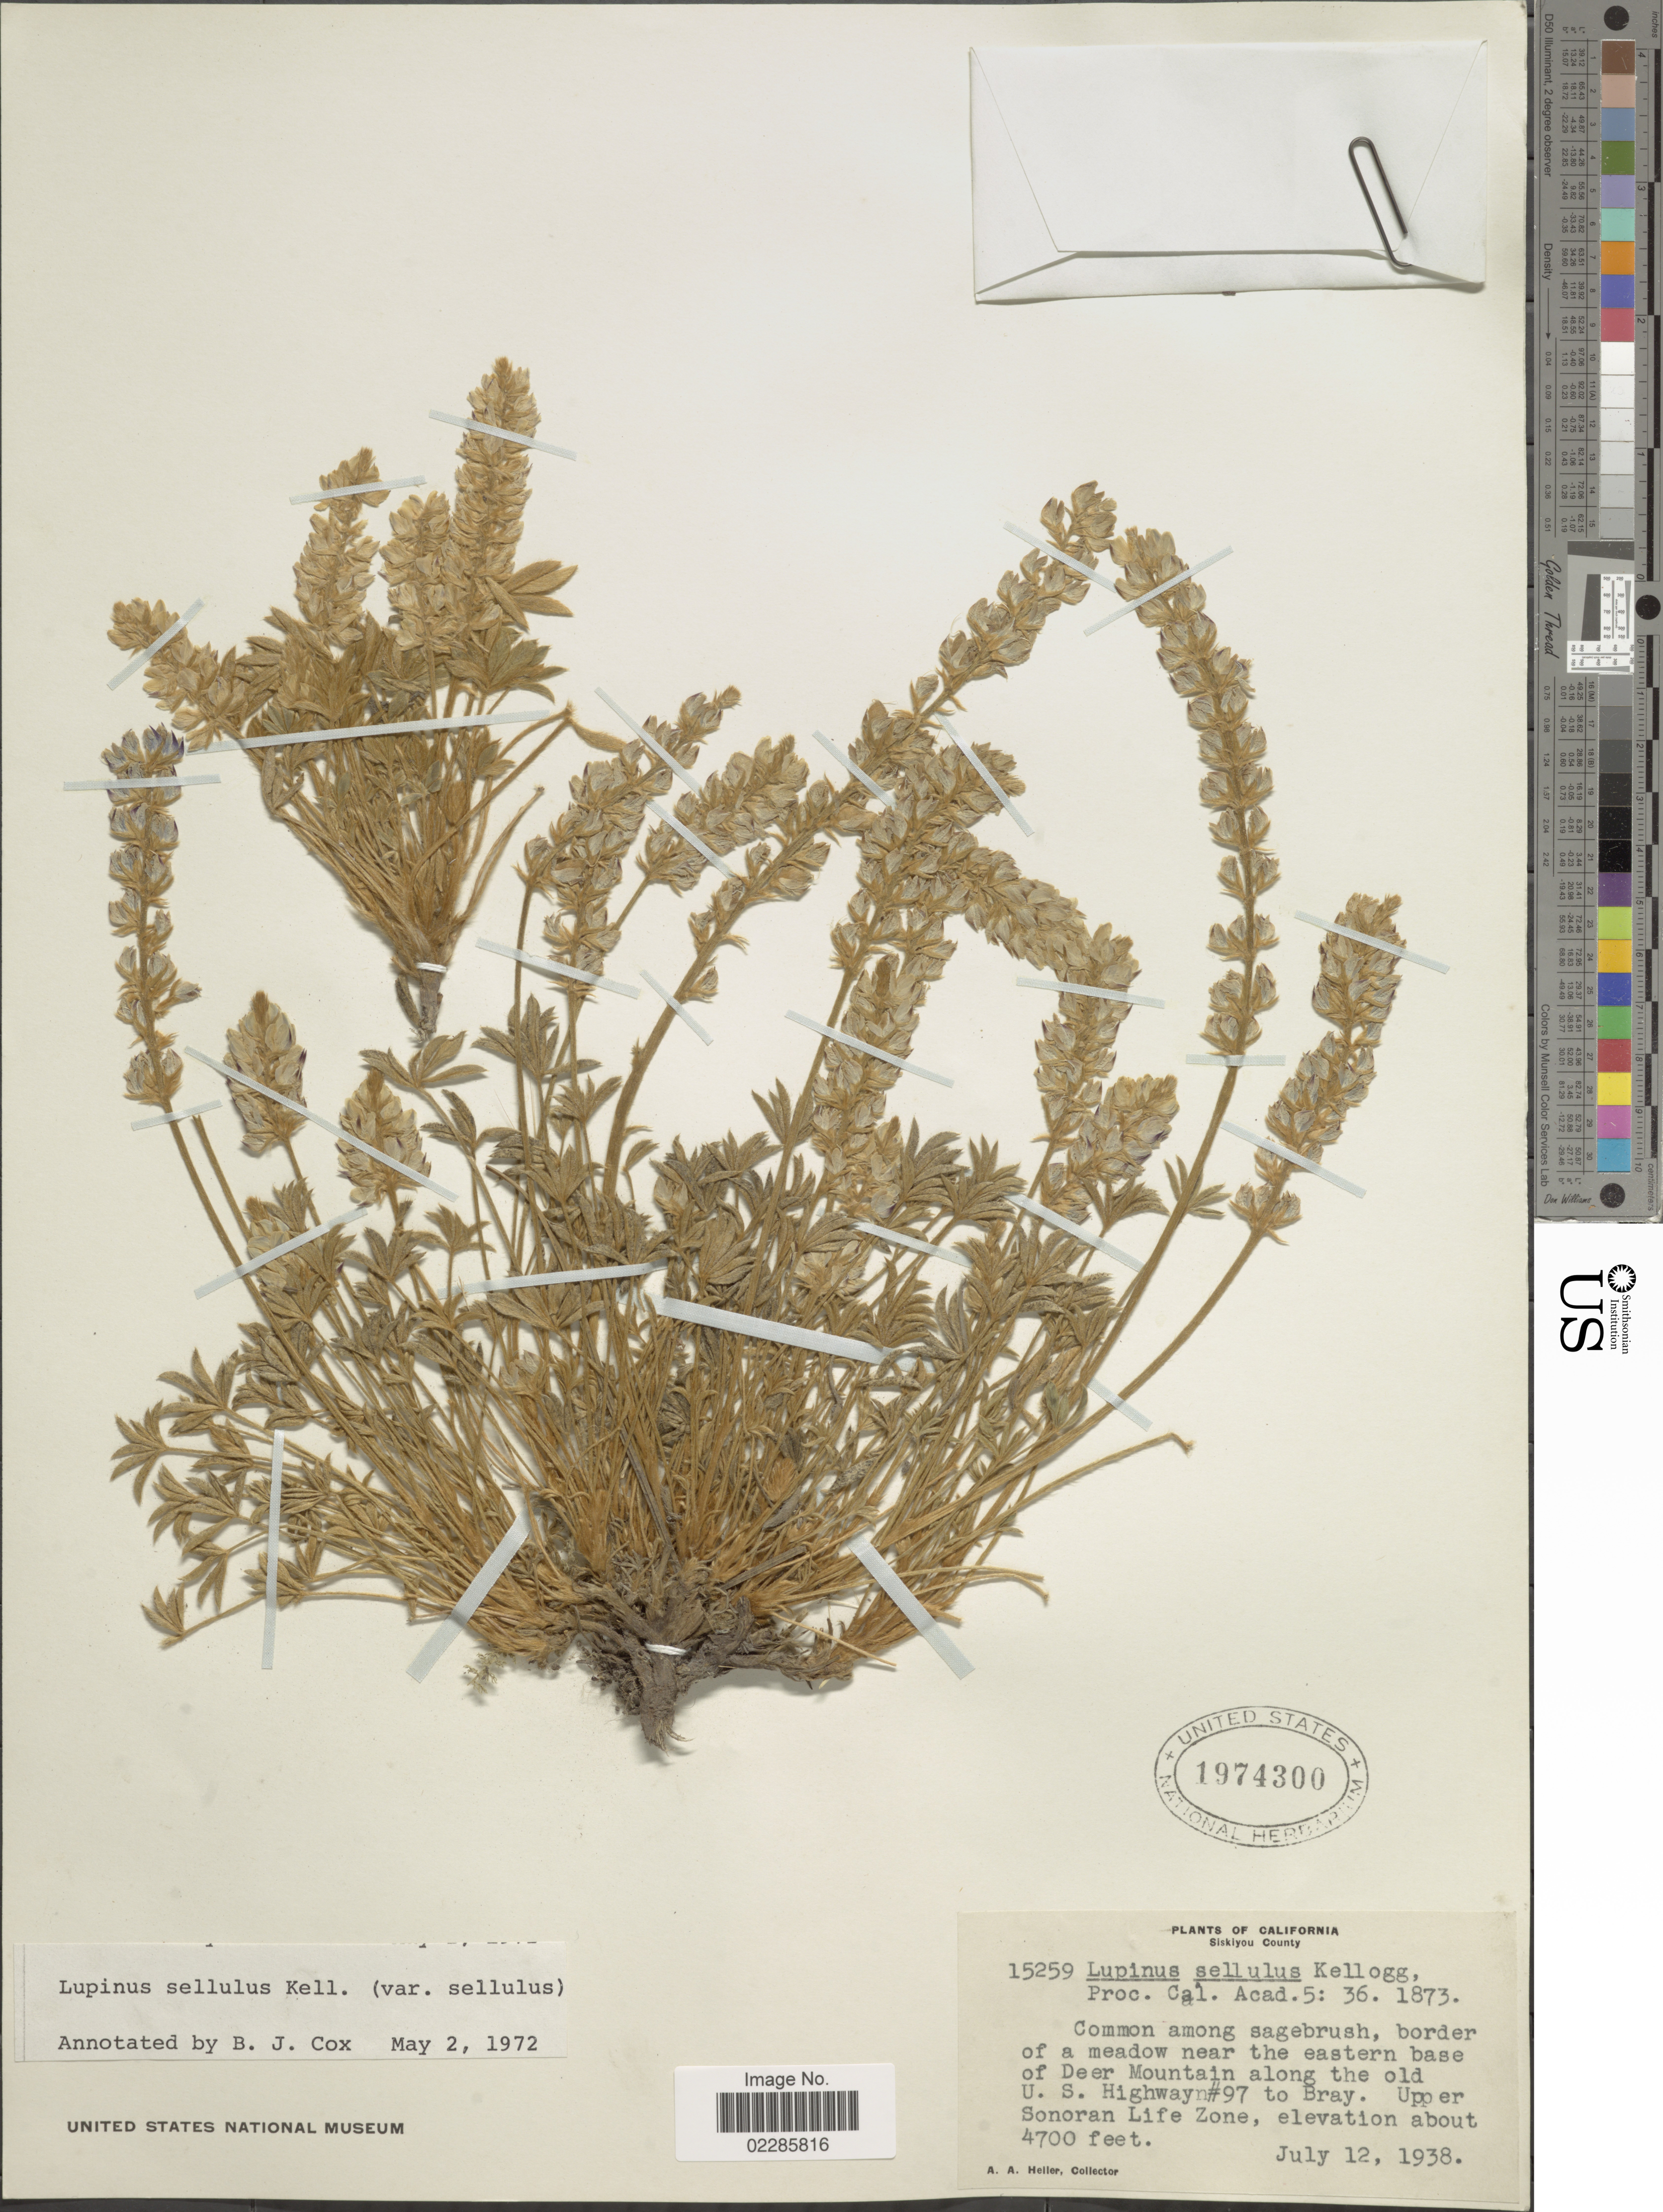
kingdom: Plantae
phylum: Tracheophyta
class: Magnoliopsida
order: Fabales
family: Fabaceae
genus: Lupinus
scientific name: Lupinus sellulus var. sellulus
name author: Kellogg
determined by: Cox, B. J.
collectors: A. A. Heller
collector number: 15259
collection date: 1938-07-12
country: United States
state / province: California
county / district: Siskiyou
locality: Siskiyou County, Common among sagebrush, border of a meadow near the eastern base of Deer Mountain along the old U.S. Highway #97 to Bray. Upper Sonoran Life Zone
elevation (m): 1433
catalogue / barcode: US 1974300